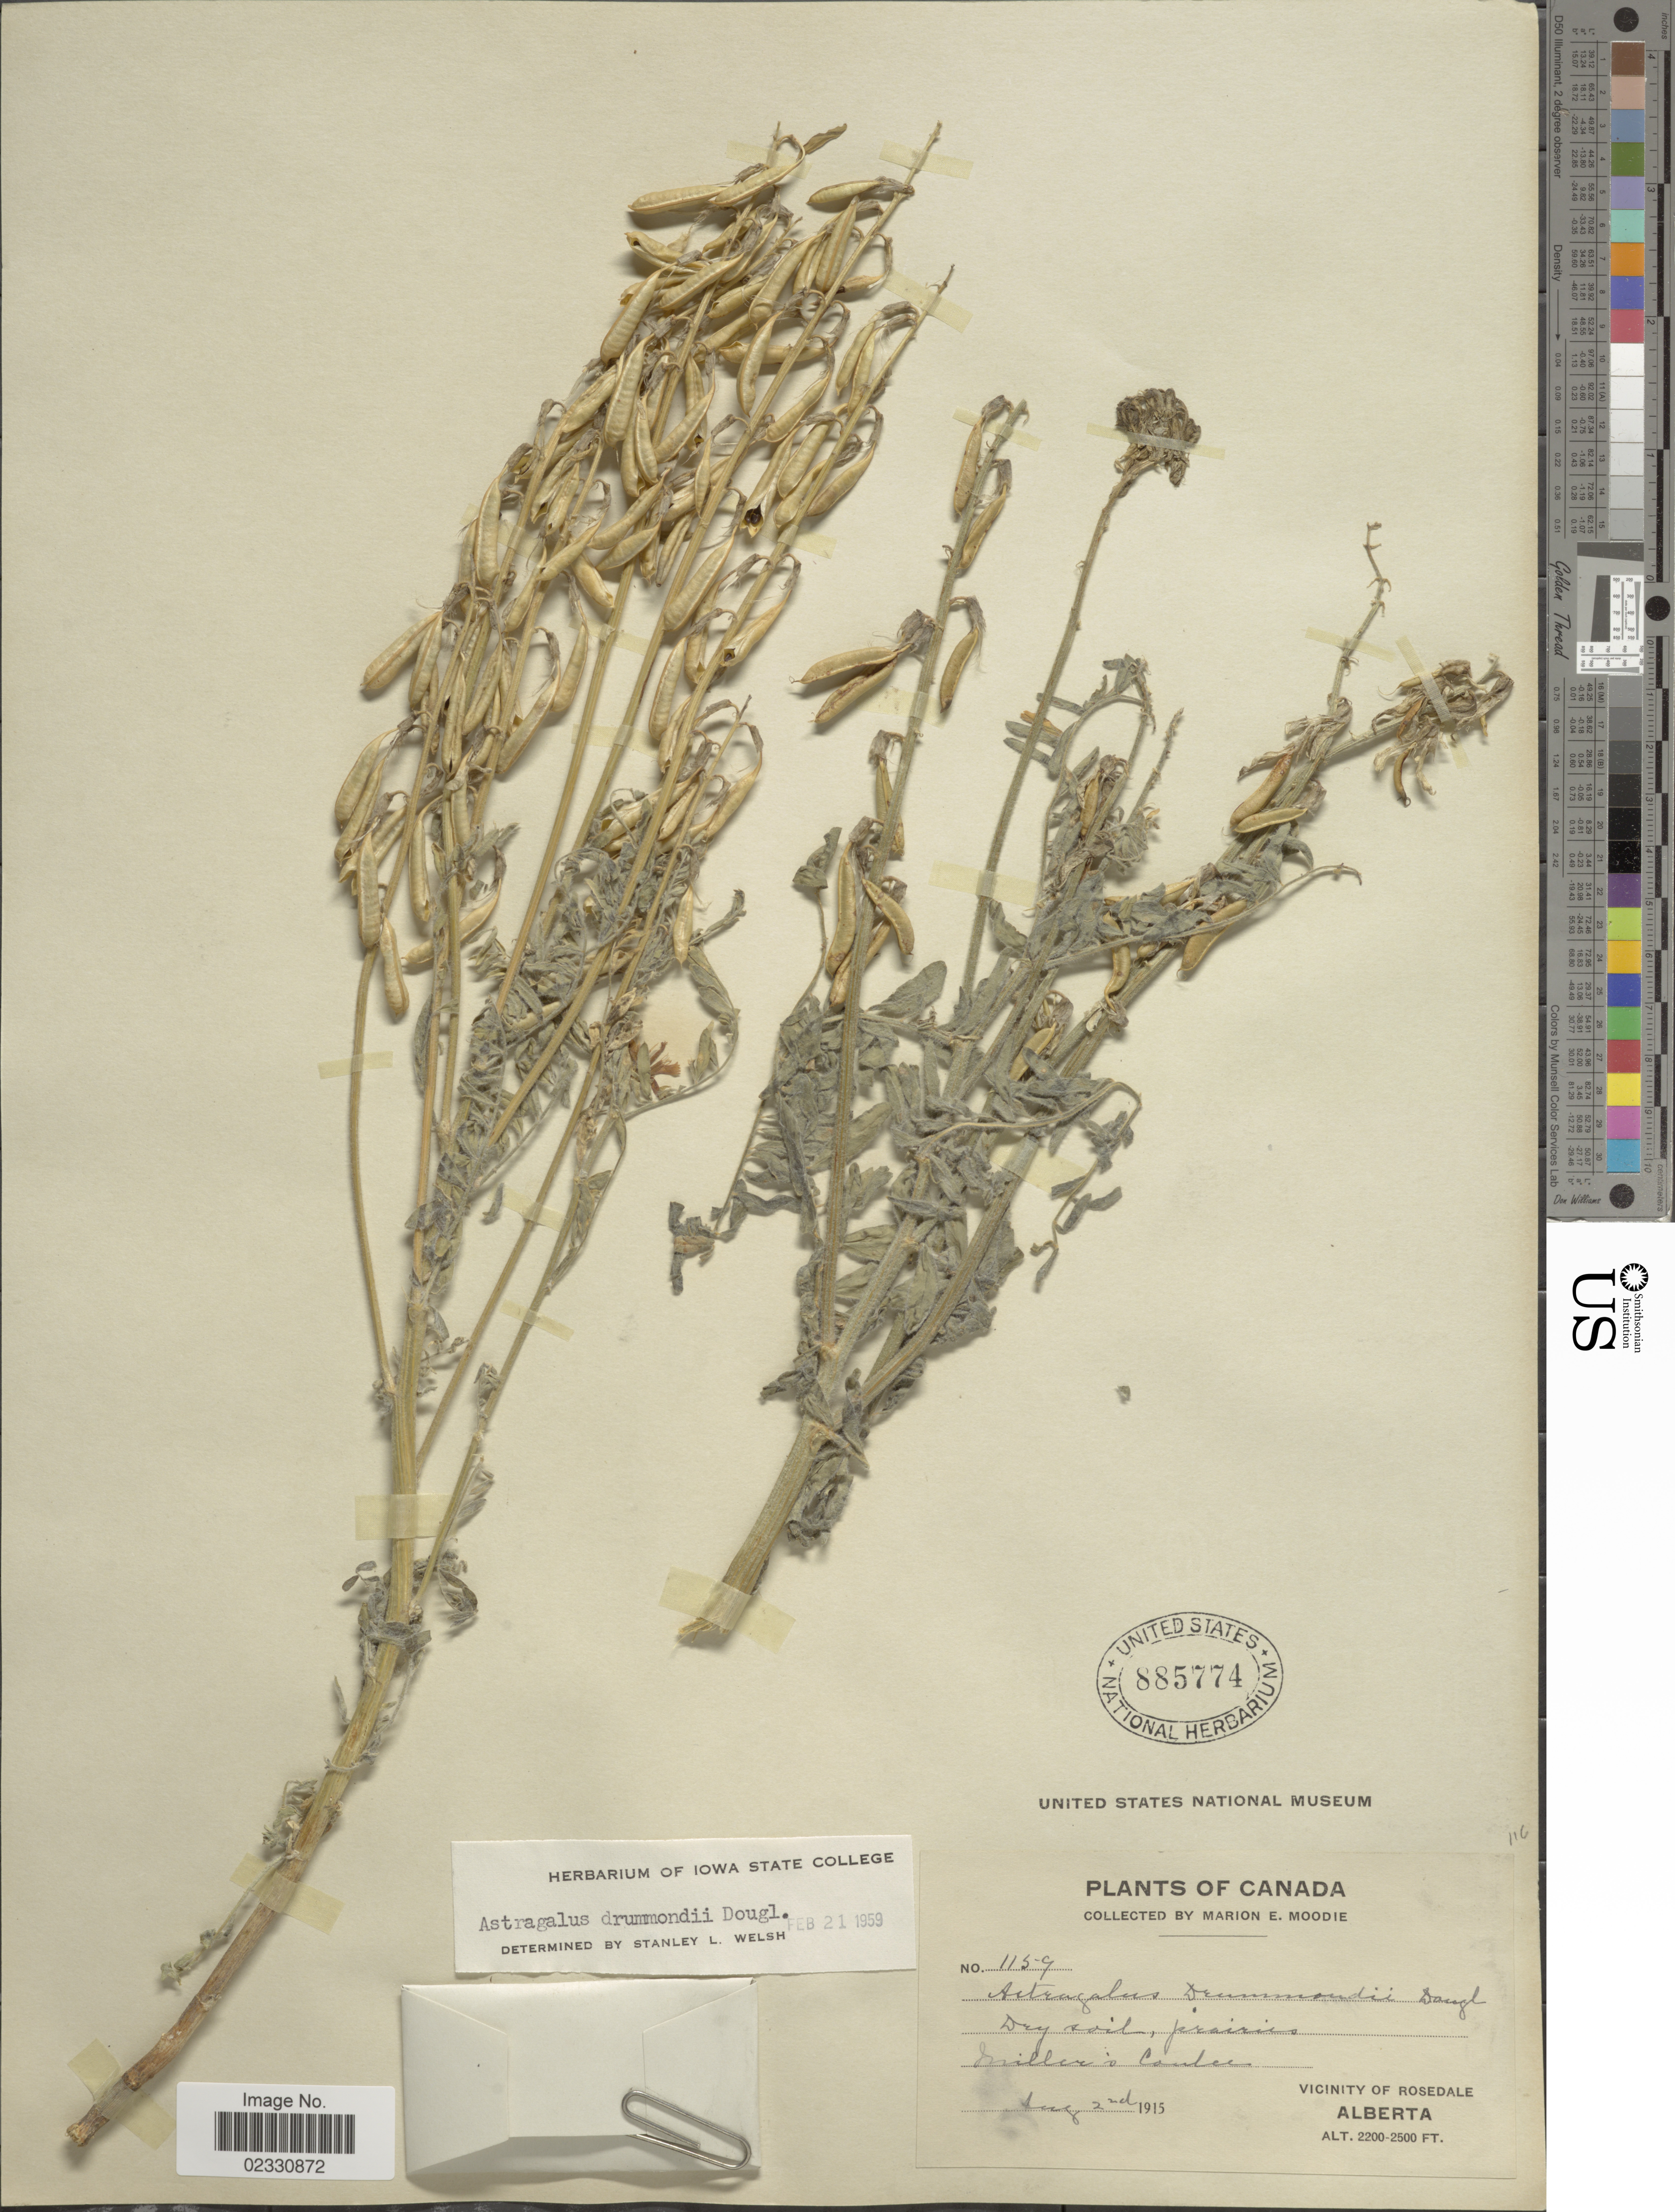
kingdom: Plantae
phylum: Tracheophyta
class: Magnoliopsida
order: Fabales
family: Fabaceae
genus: Astragalus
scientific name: Astragalus drummondii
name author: Hook.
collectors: M. E. Moodie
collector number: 1159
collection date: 1915-08-02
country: Canada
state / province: Alberta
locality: Dry soil, prairies Miller's Coulee, Vicinity of Rosedale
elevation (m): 671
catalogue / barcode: US 885774